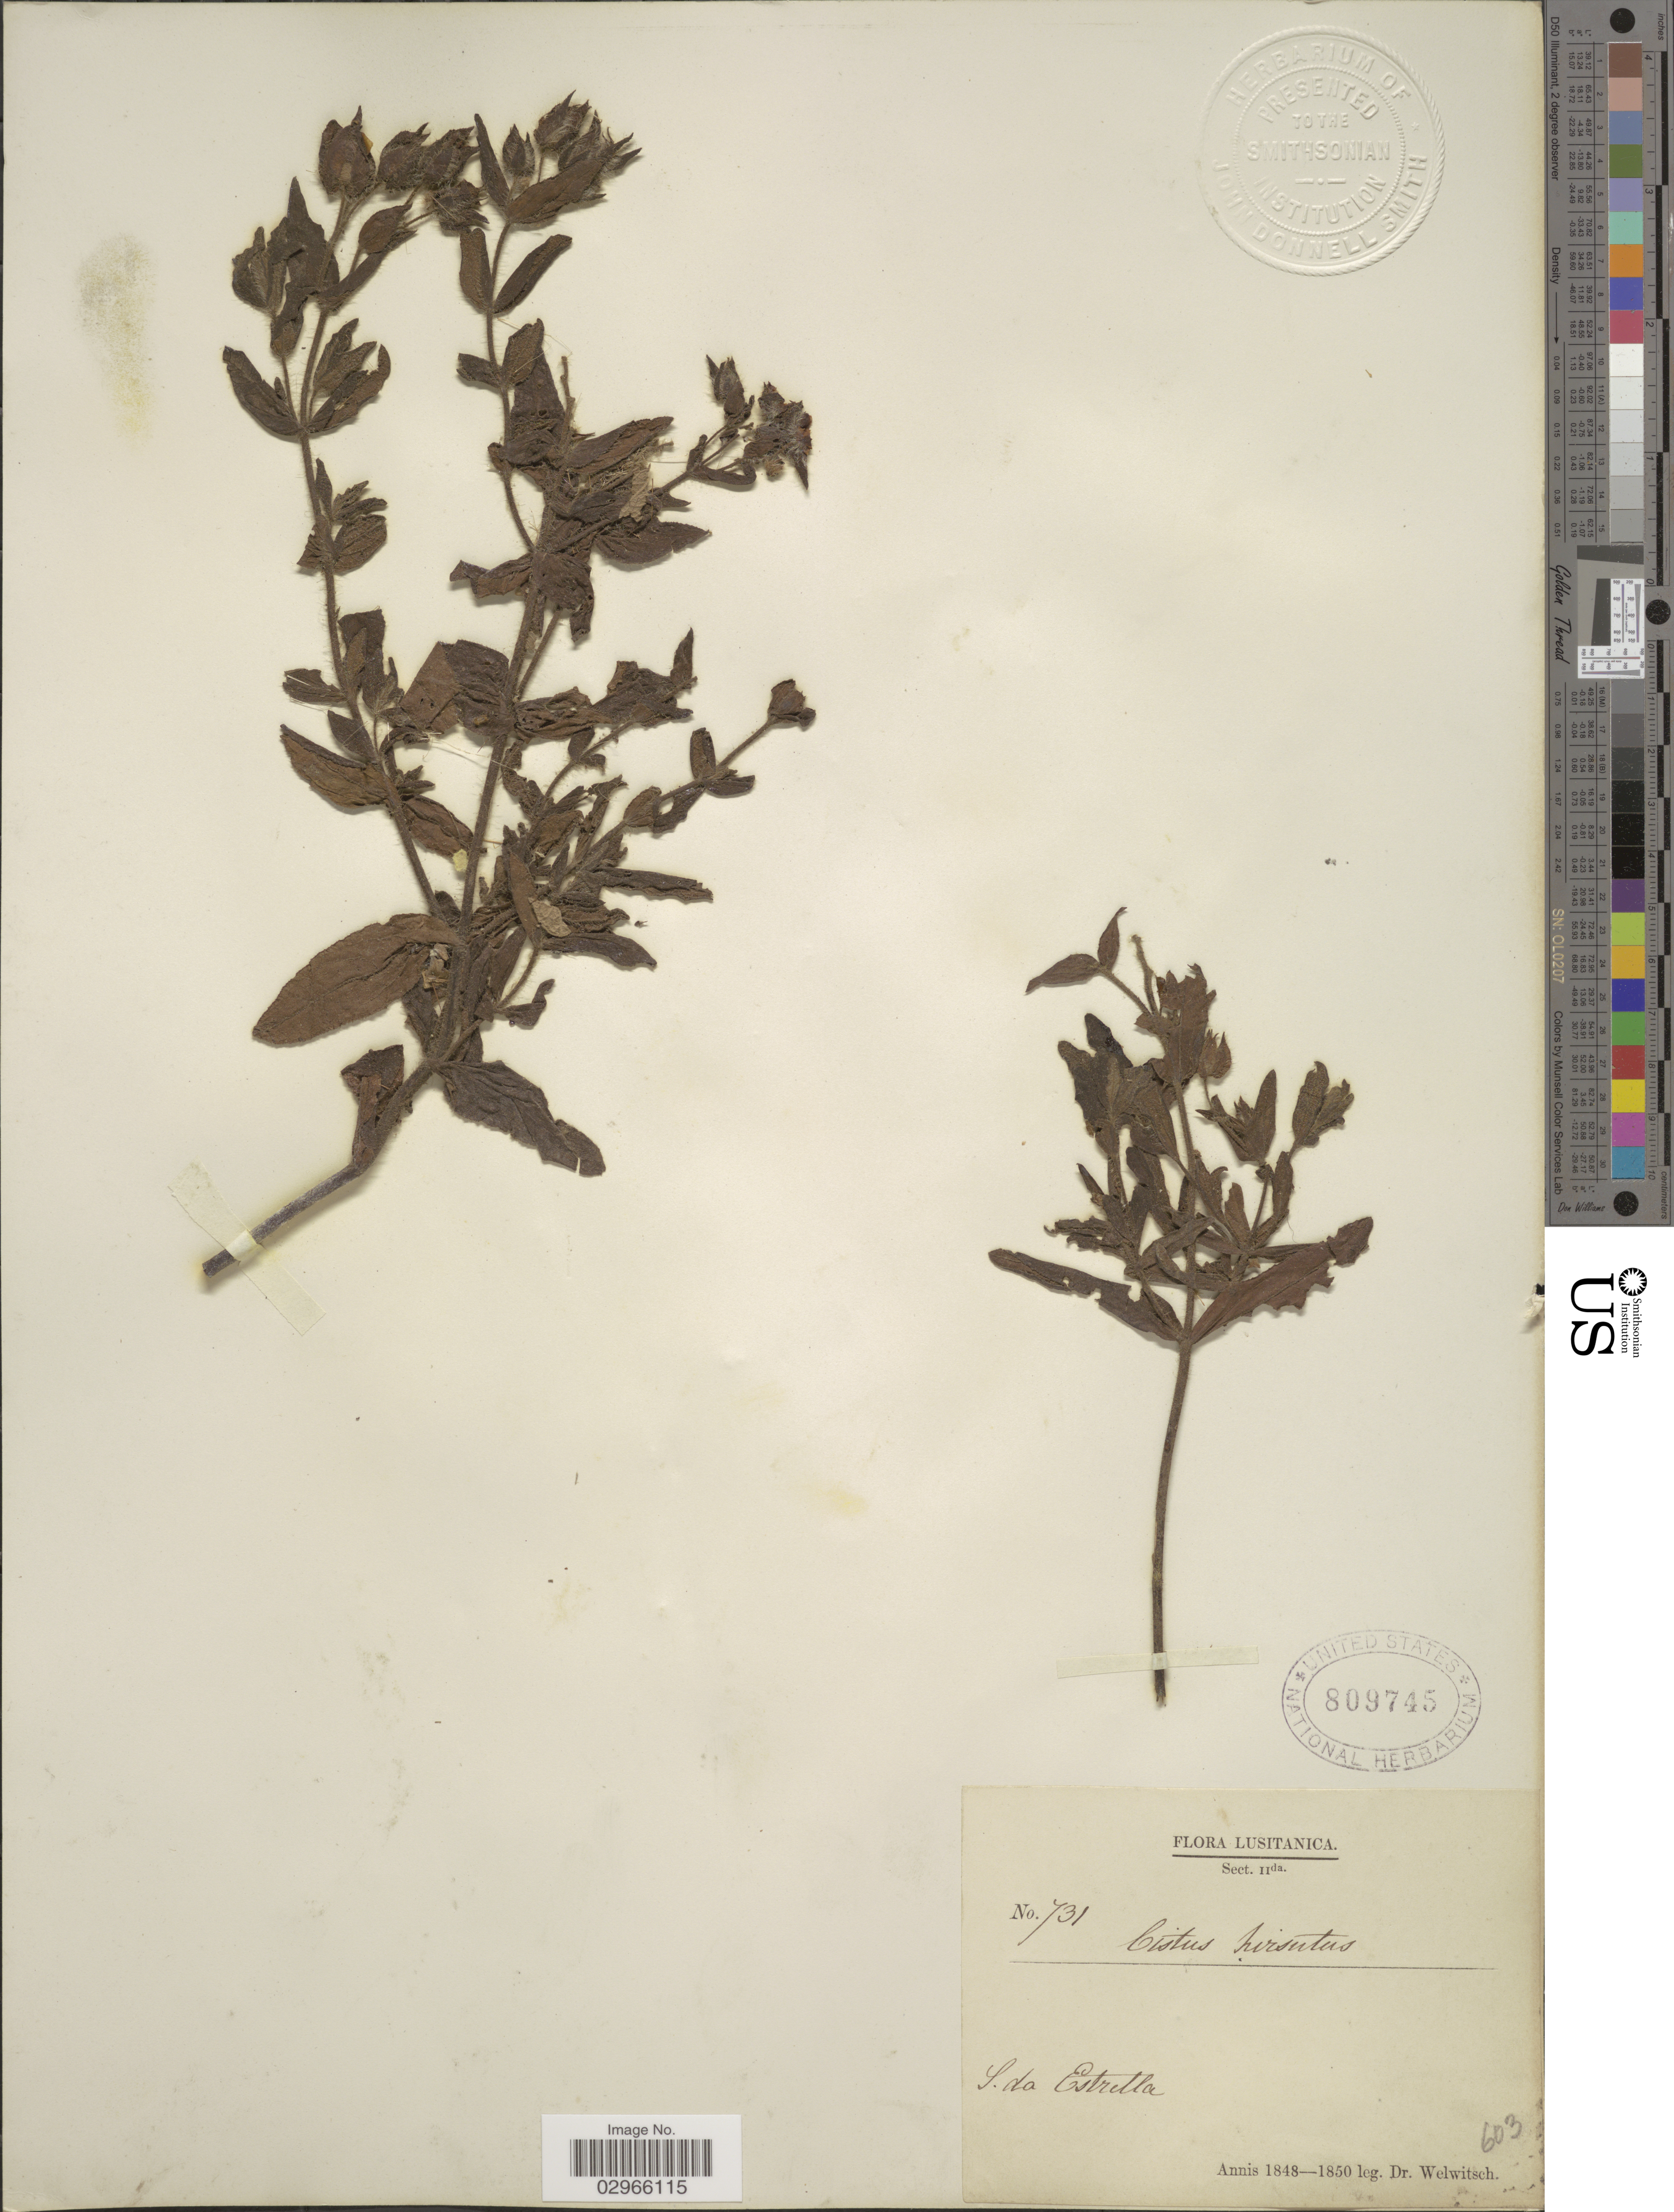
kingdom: Plantae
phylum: Tracheophyta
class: Magnoliopsida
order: Malvales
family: Cistaceae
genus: Cistus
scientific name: Cistus hirsutus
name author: Thuill.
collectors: -. Welwitsch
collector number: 731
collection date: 1848/1850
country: Portugal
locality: Lusitanica. S. da Estrella.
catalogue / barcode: US 809745